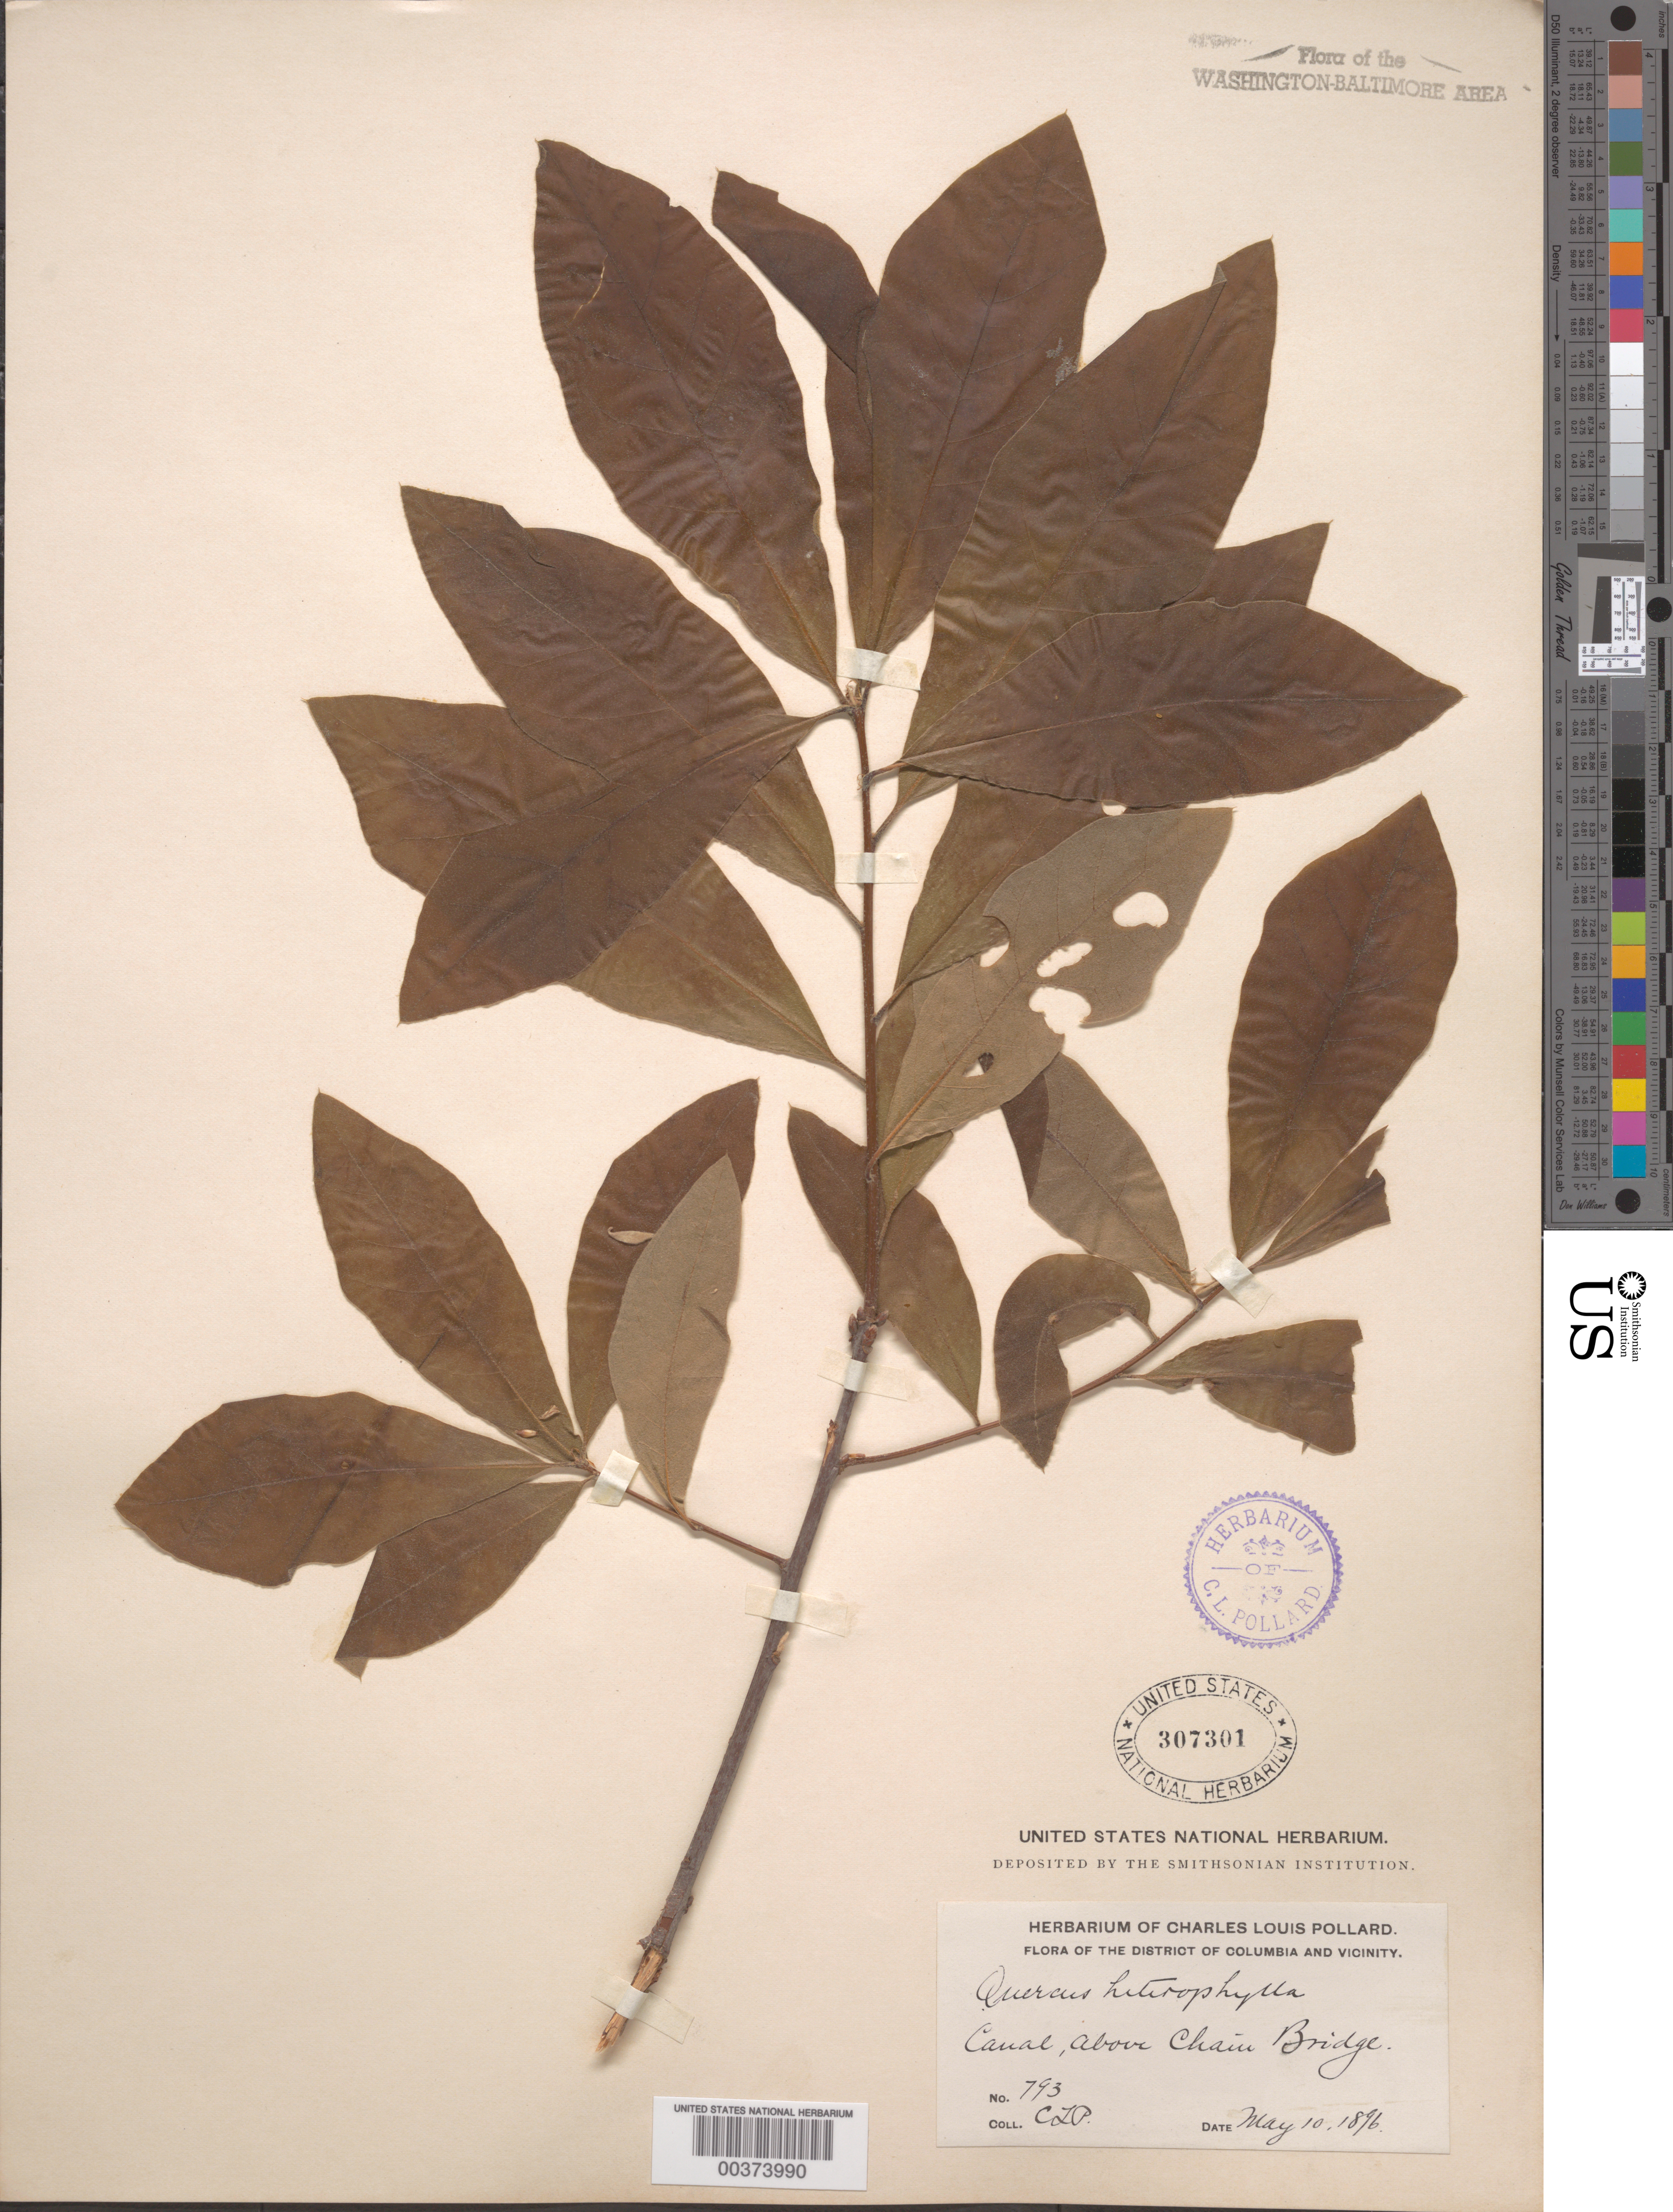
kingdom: Plantae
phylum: Tracheophyta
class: Magnoliopsida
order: Fagales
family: Fagaceae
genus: Quercus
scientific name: Quercus sp.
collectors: C. L. Pollard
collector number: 793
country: United States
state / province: District of Columbia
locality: C. and O. Canal above Chain Bridge C. and O. Canal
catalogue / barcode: US 307301